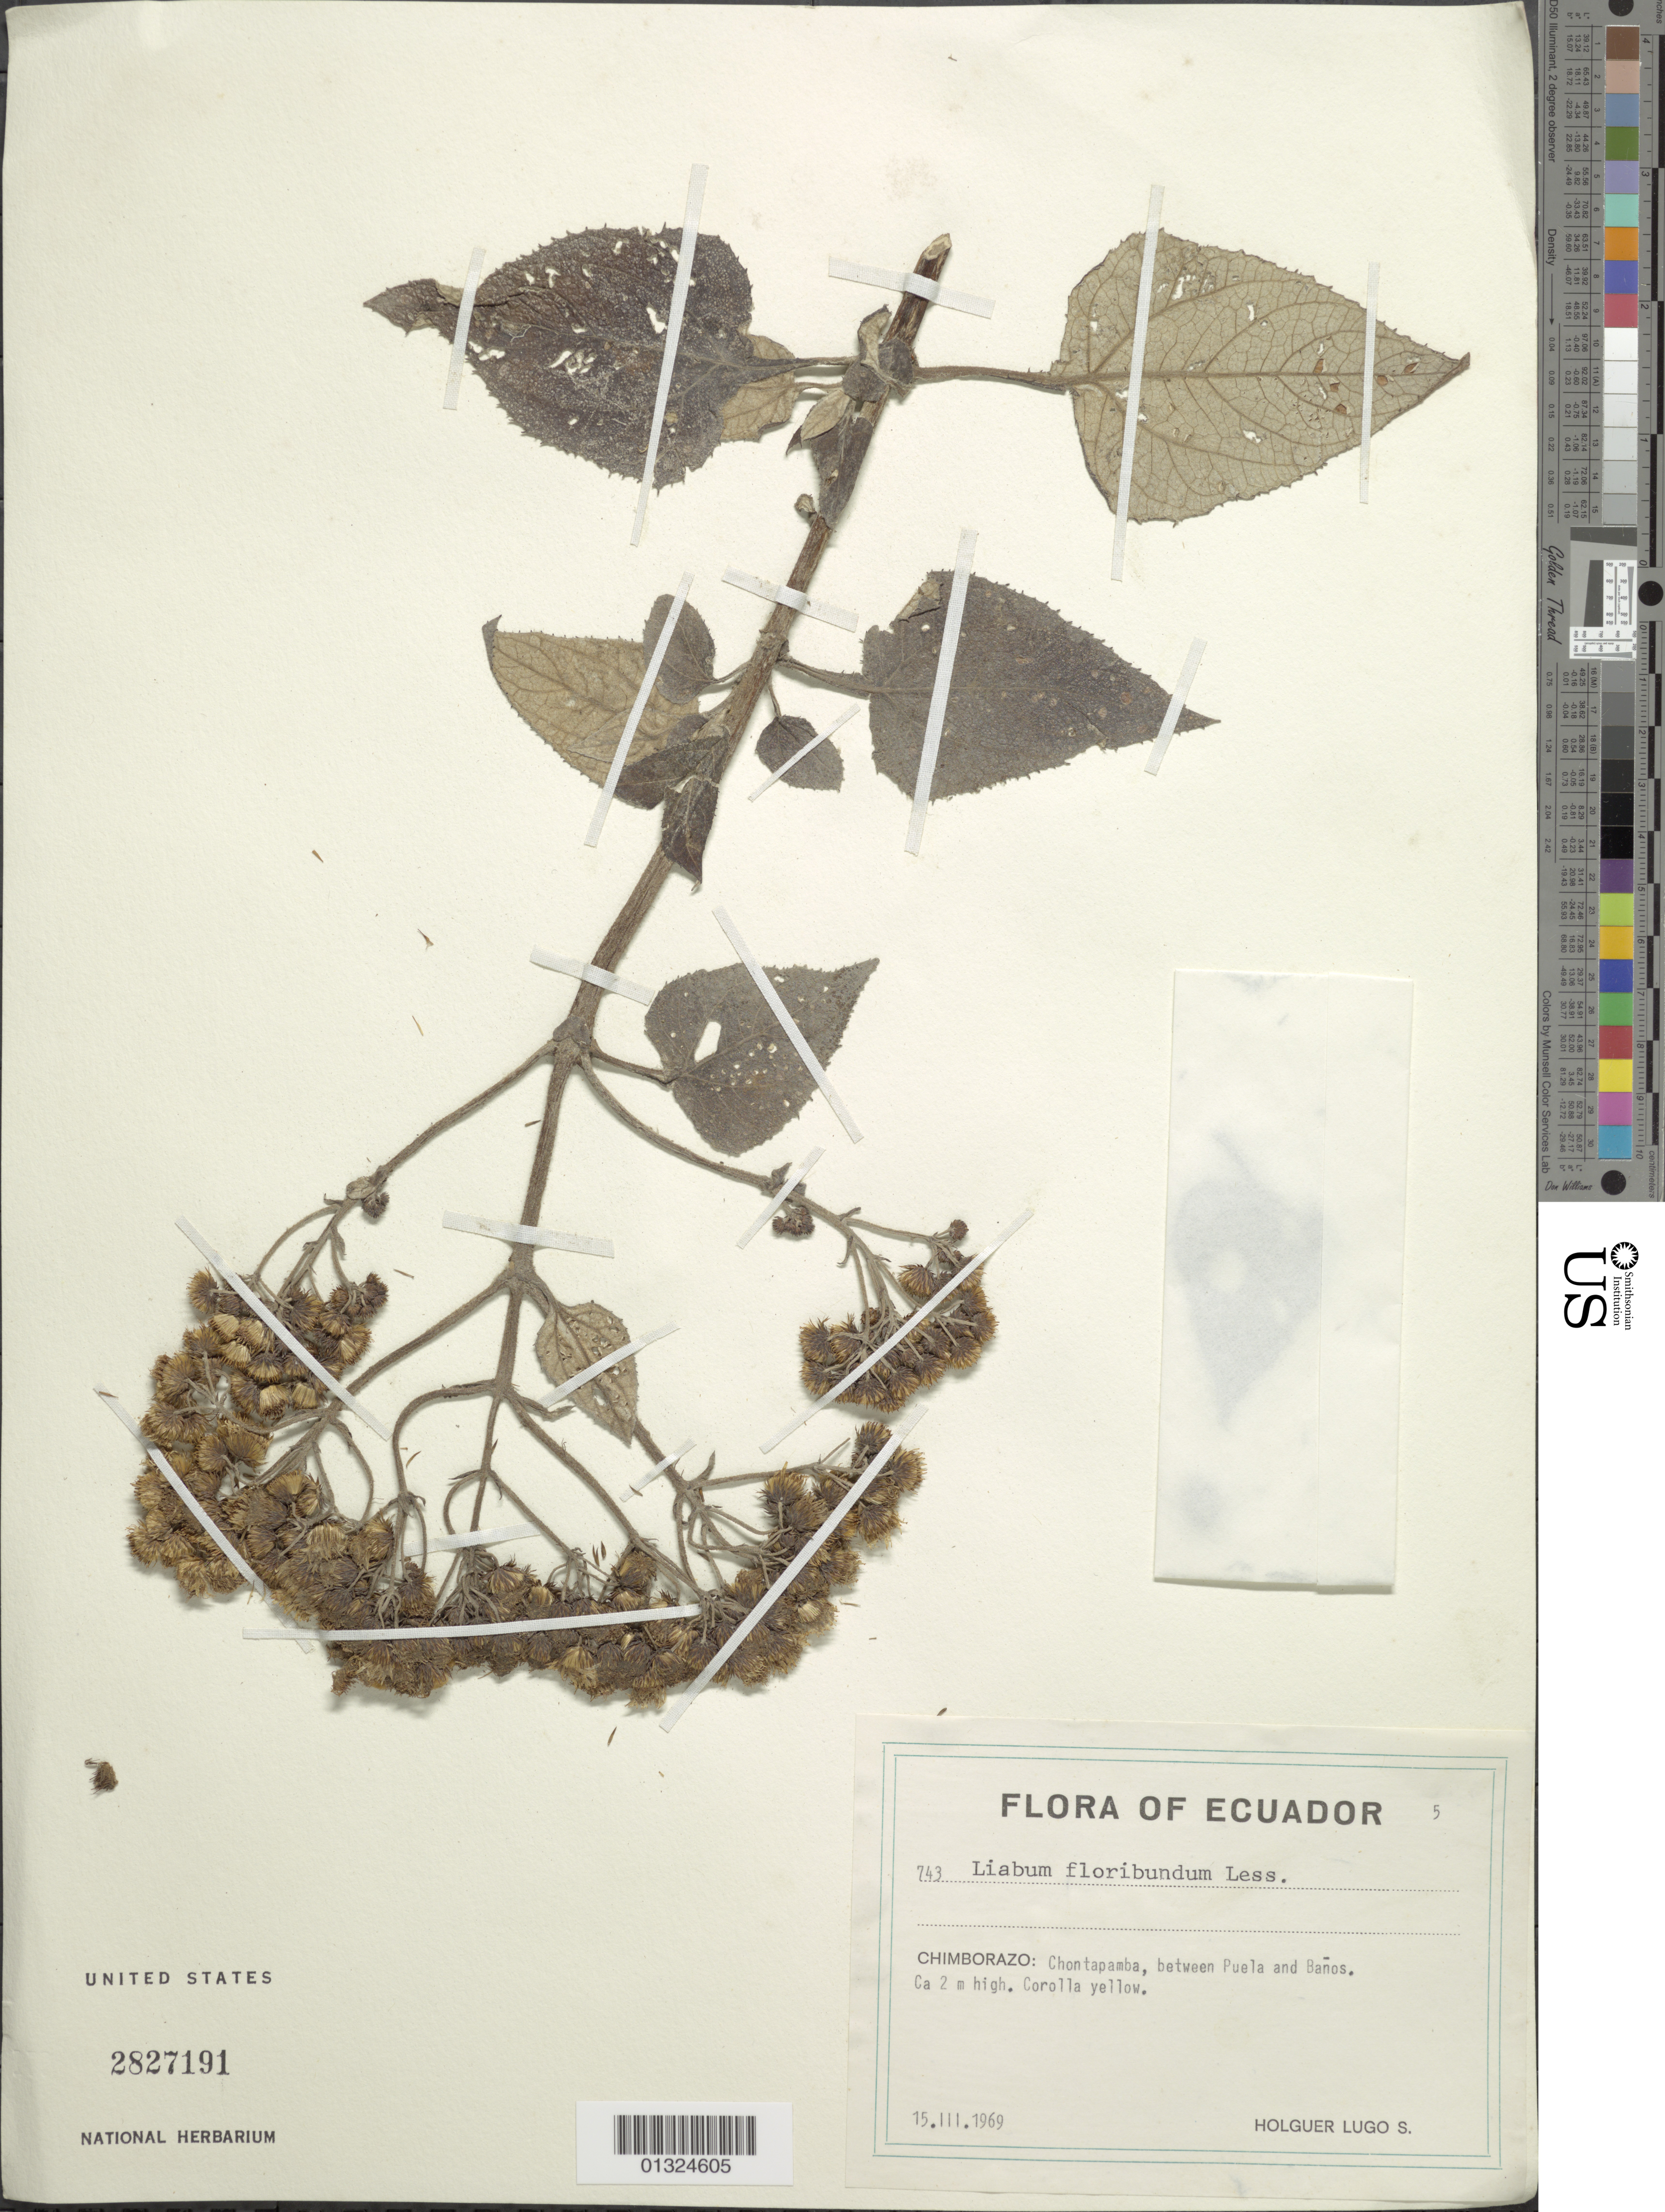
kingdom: Plantae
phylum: Tracheophyta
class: Magnoliopsida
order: Asterales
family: Asteraceae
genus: Liabum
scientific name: Liabum floribundum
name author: Less.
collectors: H. Lugo S.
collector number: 743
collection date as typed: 15 Mar 1969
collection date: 1969-03-15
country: Ecuador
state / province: Chimborazo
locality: Chontapamba, N of Puela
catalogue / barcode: US 2827191